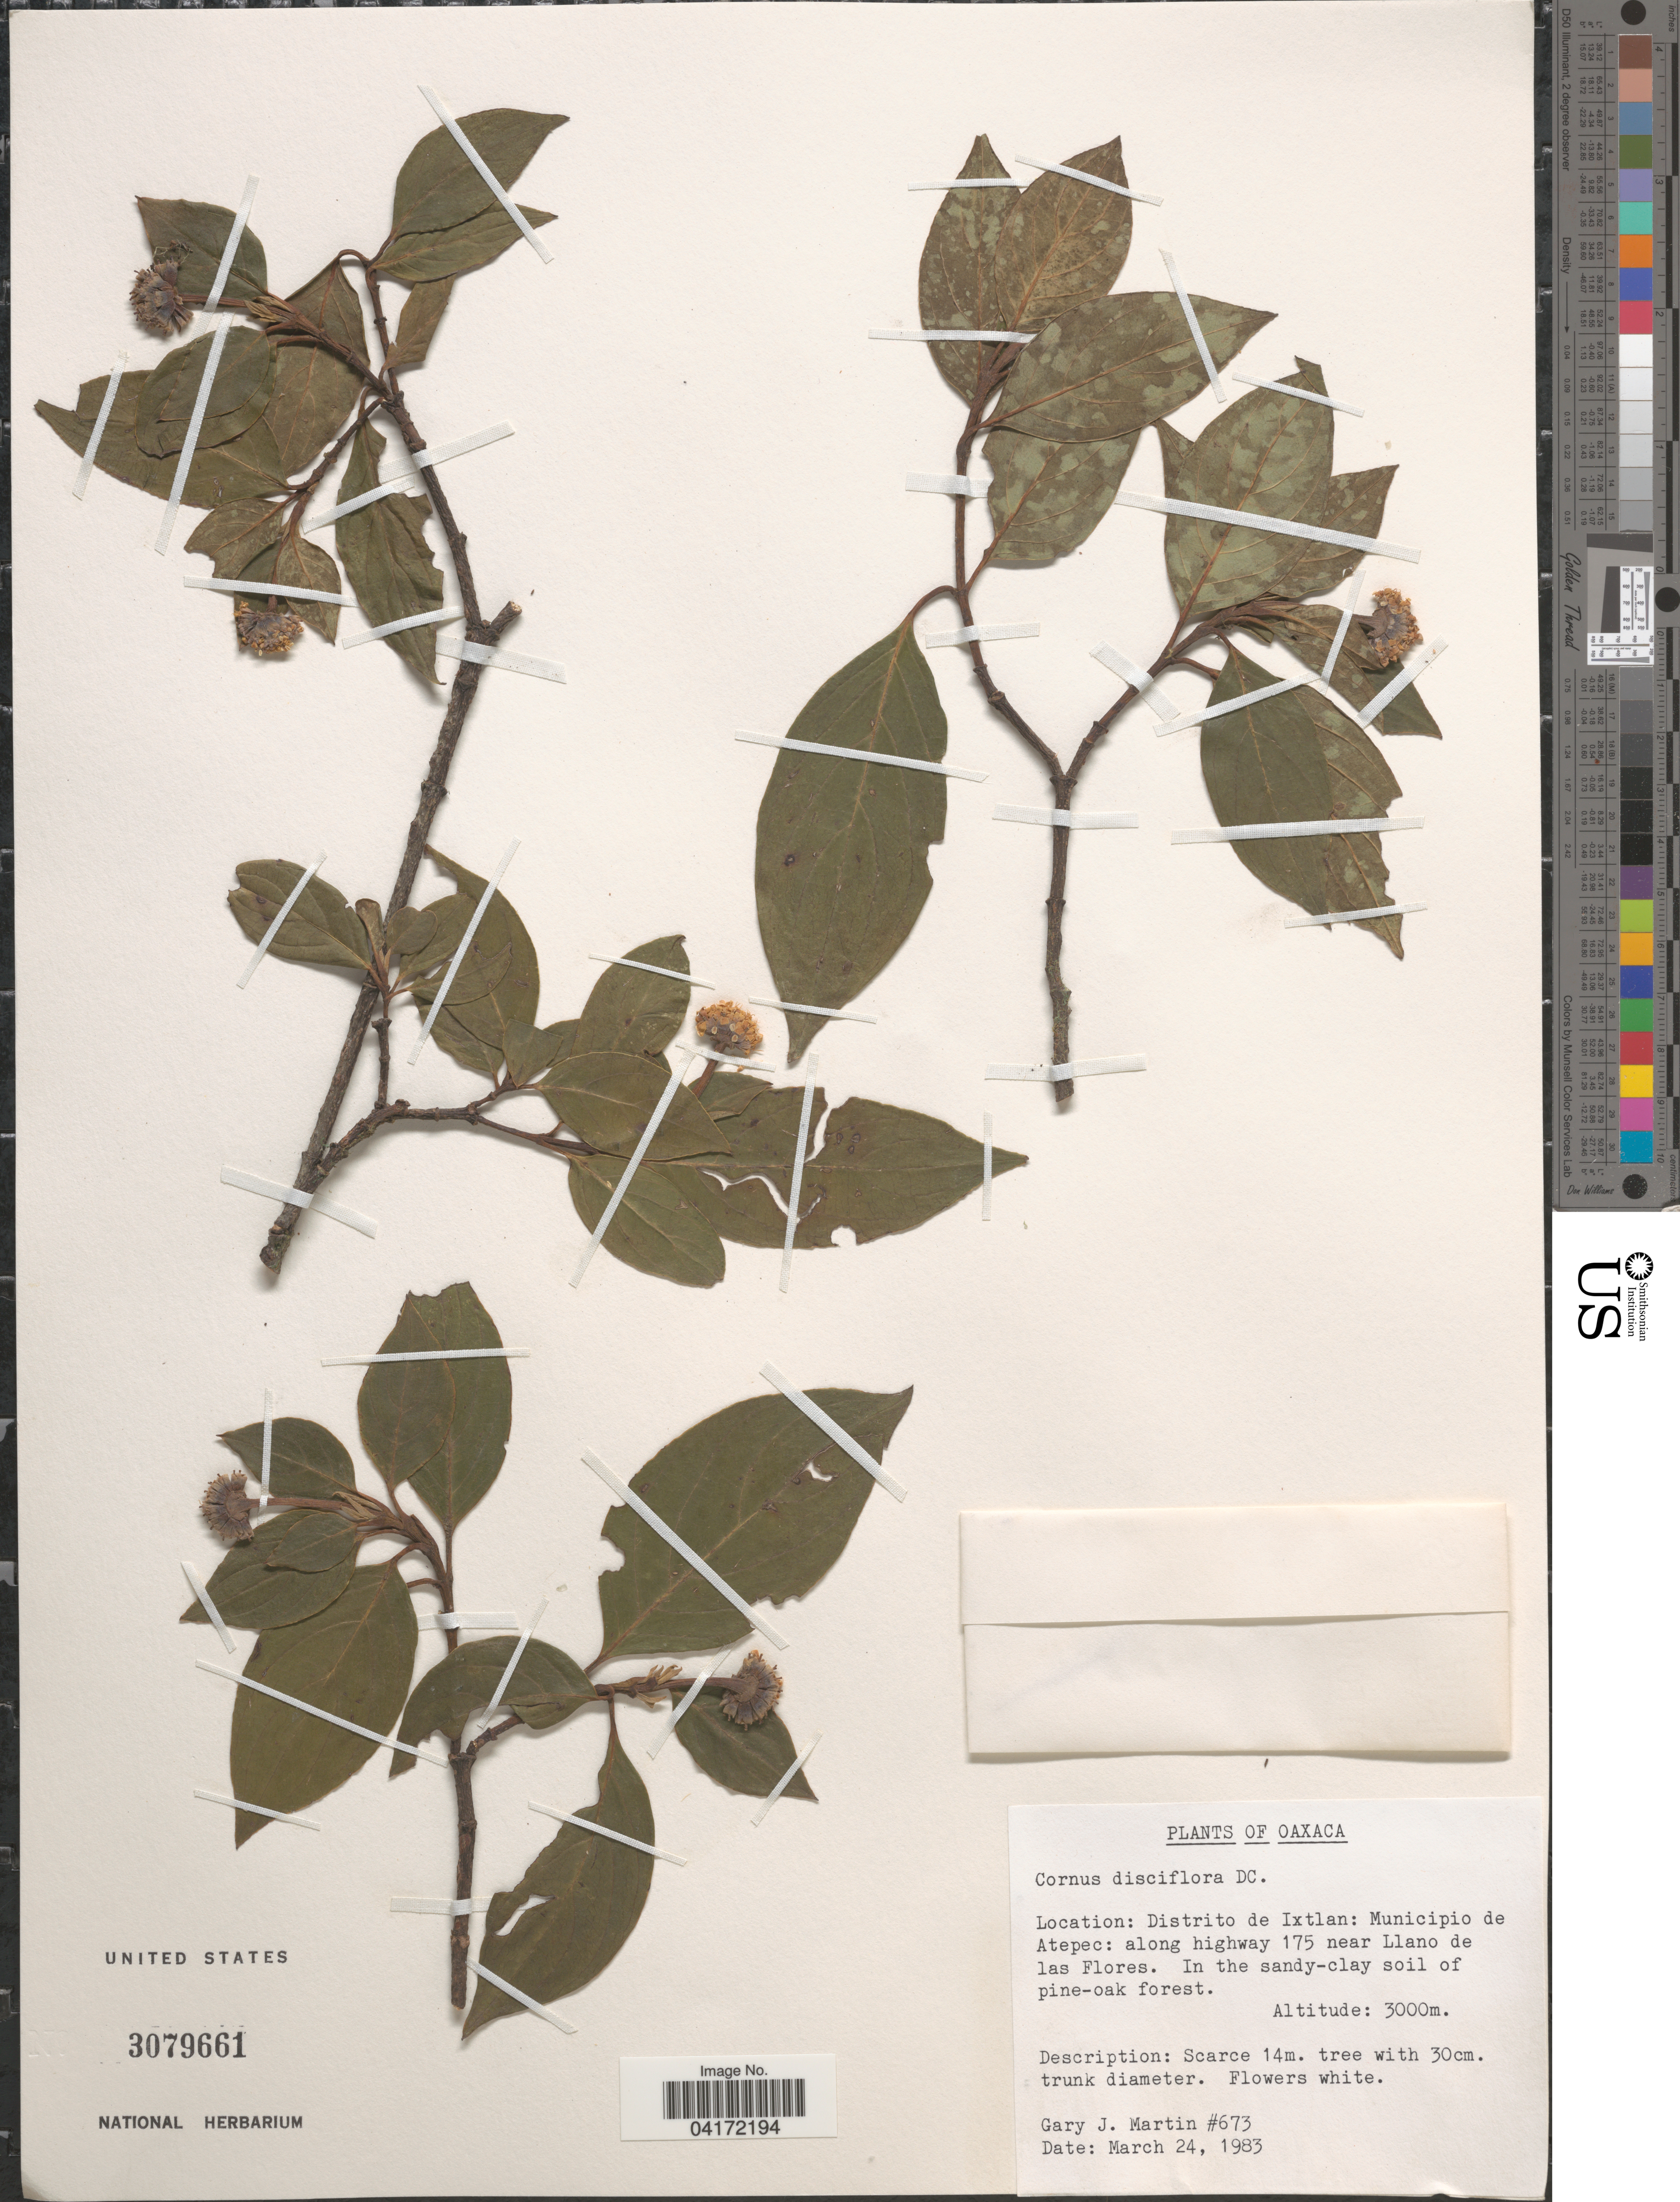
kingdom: Plantae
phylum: Tracheophyta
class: Magnoliopsida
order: Cornales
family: Cornaceae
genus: Cornus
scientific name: Cornus disciflora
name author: Moc. & Sessé ex DC.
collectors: G. J. Martin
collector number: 673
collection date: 1983-03-24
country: Mexico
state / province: Oaxaca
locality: Distrito de Ixtlan: Municipio de Atepec: along highway 175 near Llano de las Flores.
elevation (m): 3000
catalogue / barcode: US 3079661